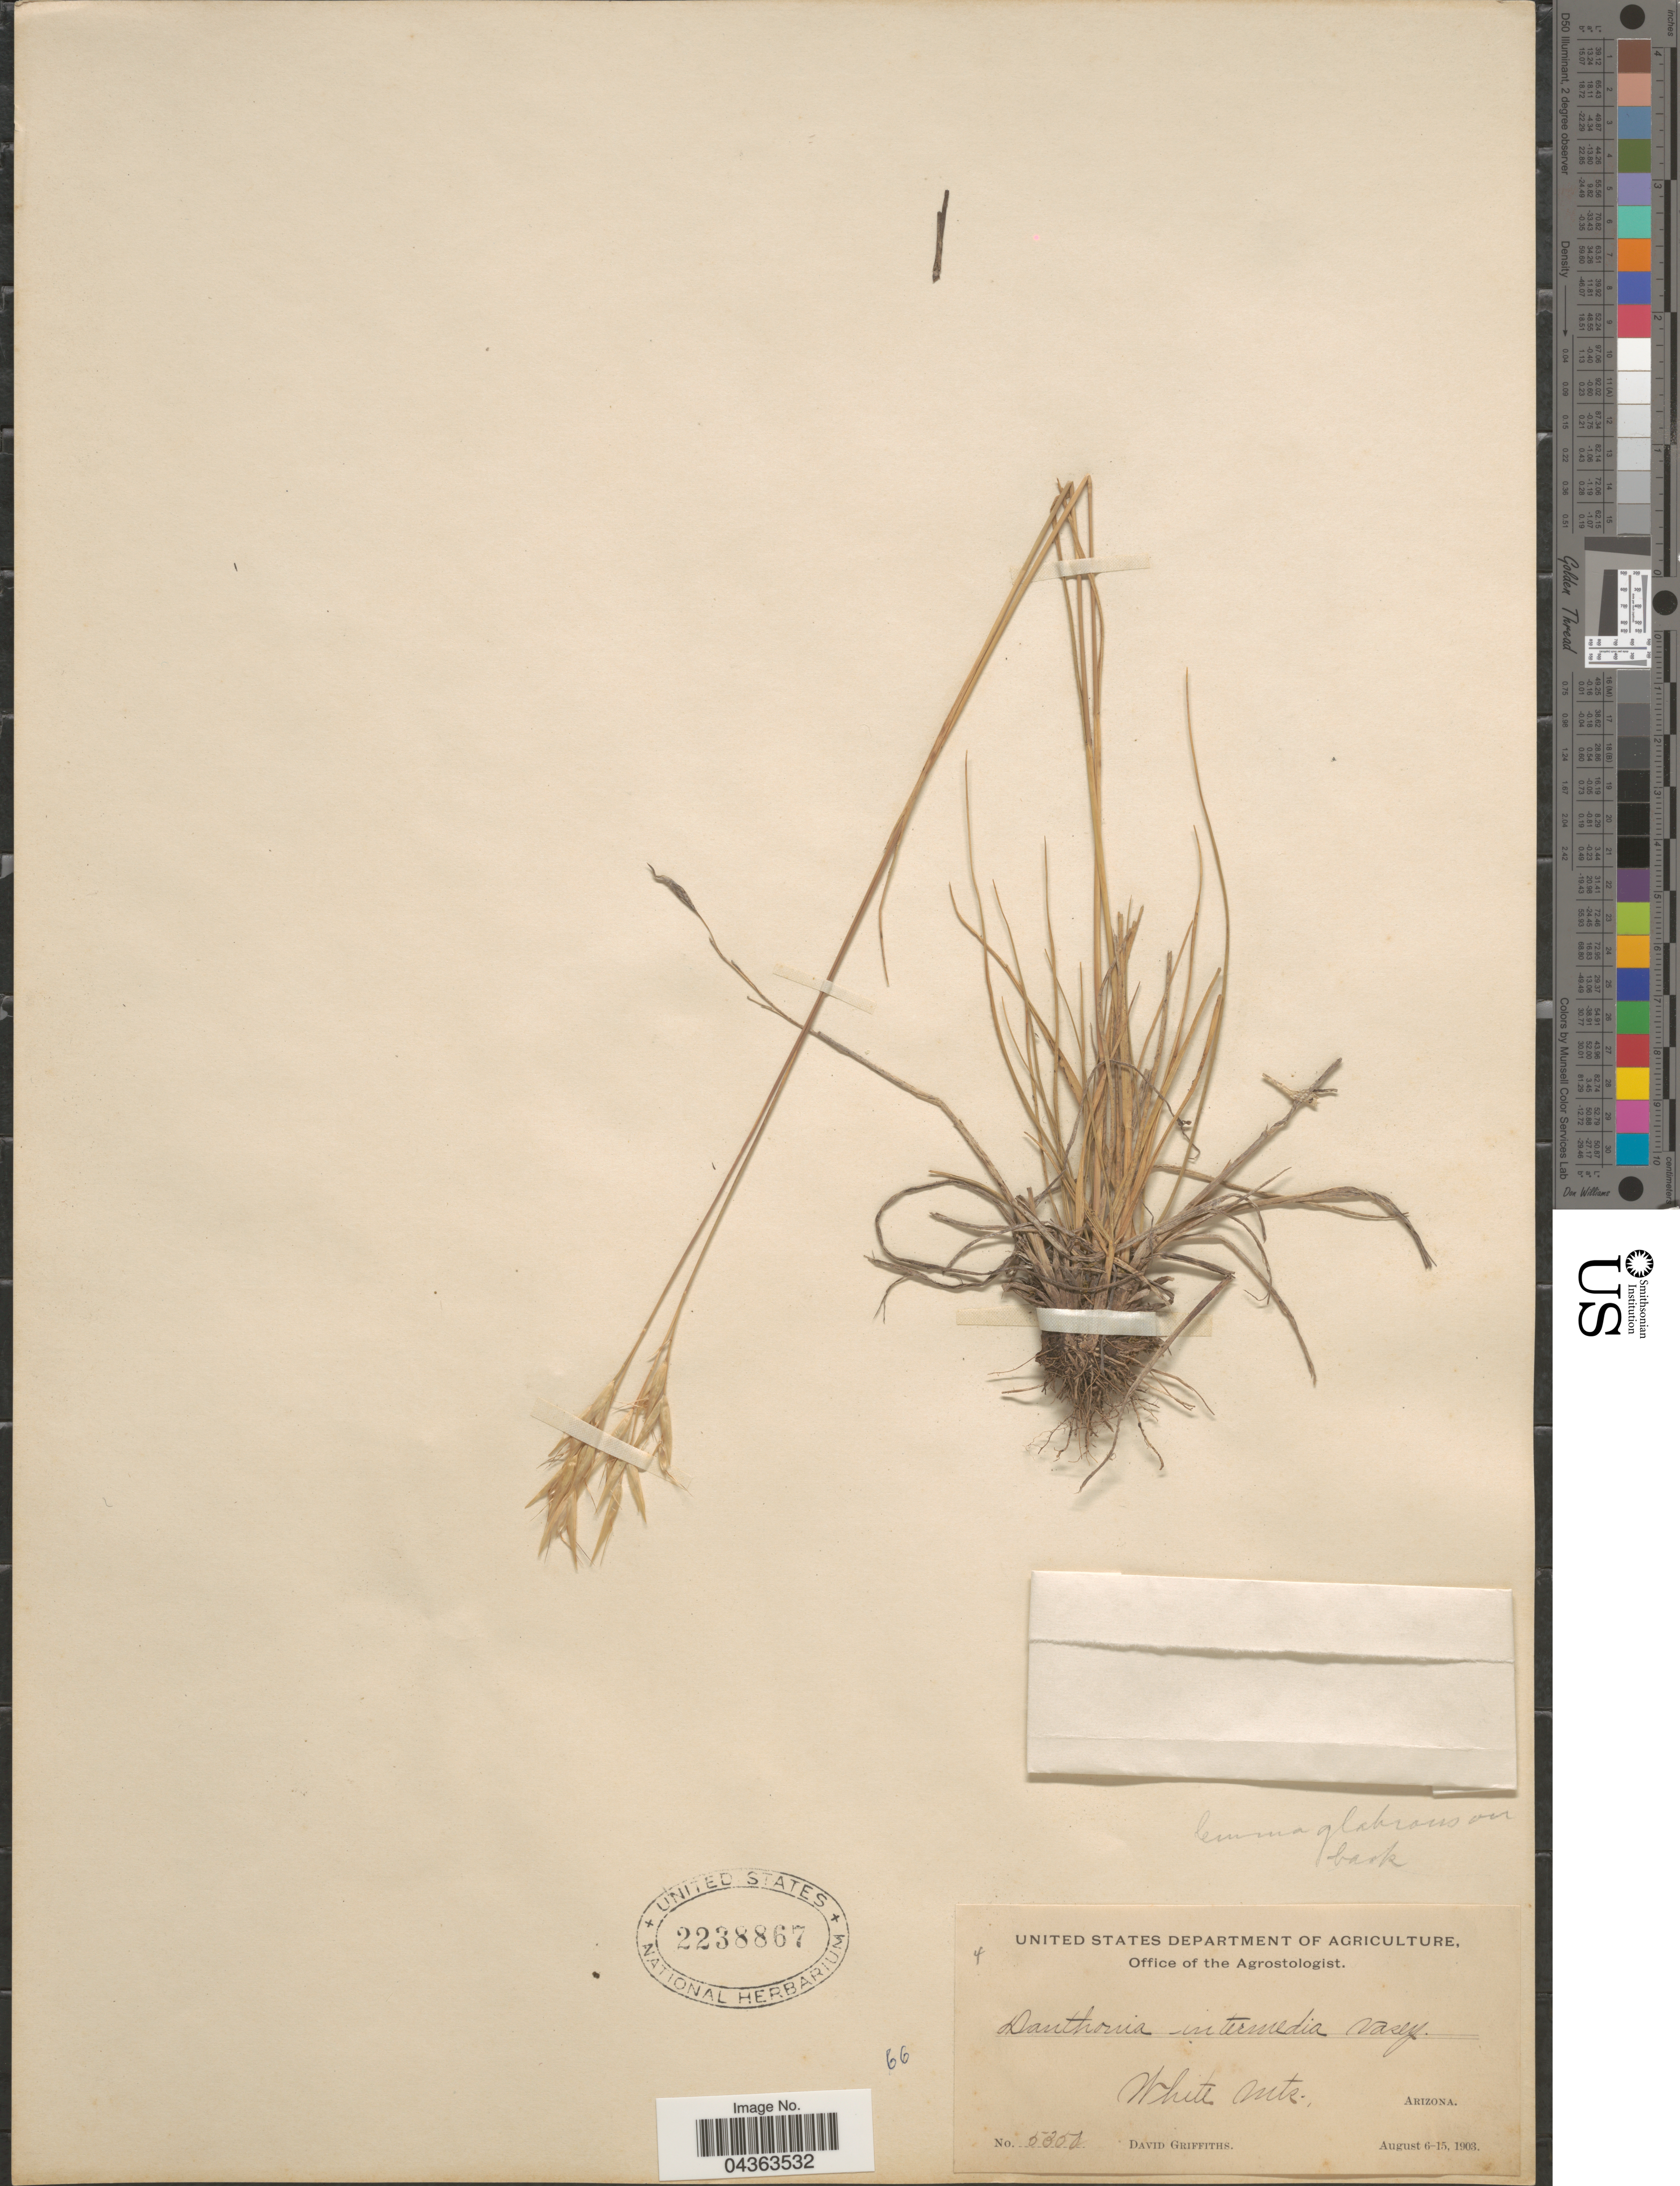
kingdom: Plantae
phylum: Tracheophyta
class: Liliopsida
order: Poales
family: Poaceae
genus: Danthonia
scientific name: Danthonia intermedia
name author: Vasey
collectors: D. Griffiths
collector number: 5350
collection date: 1903-08-06/1903-08-15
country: United States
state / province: Arizona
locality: White Mts.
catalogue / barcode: US 2238867